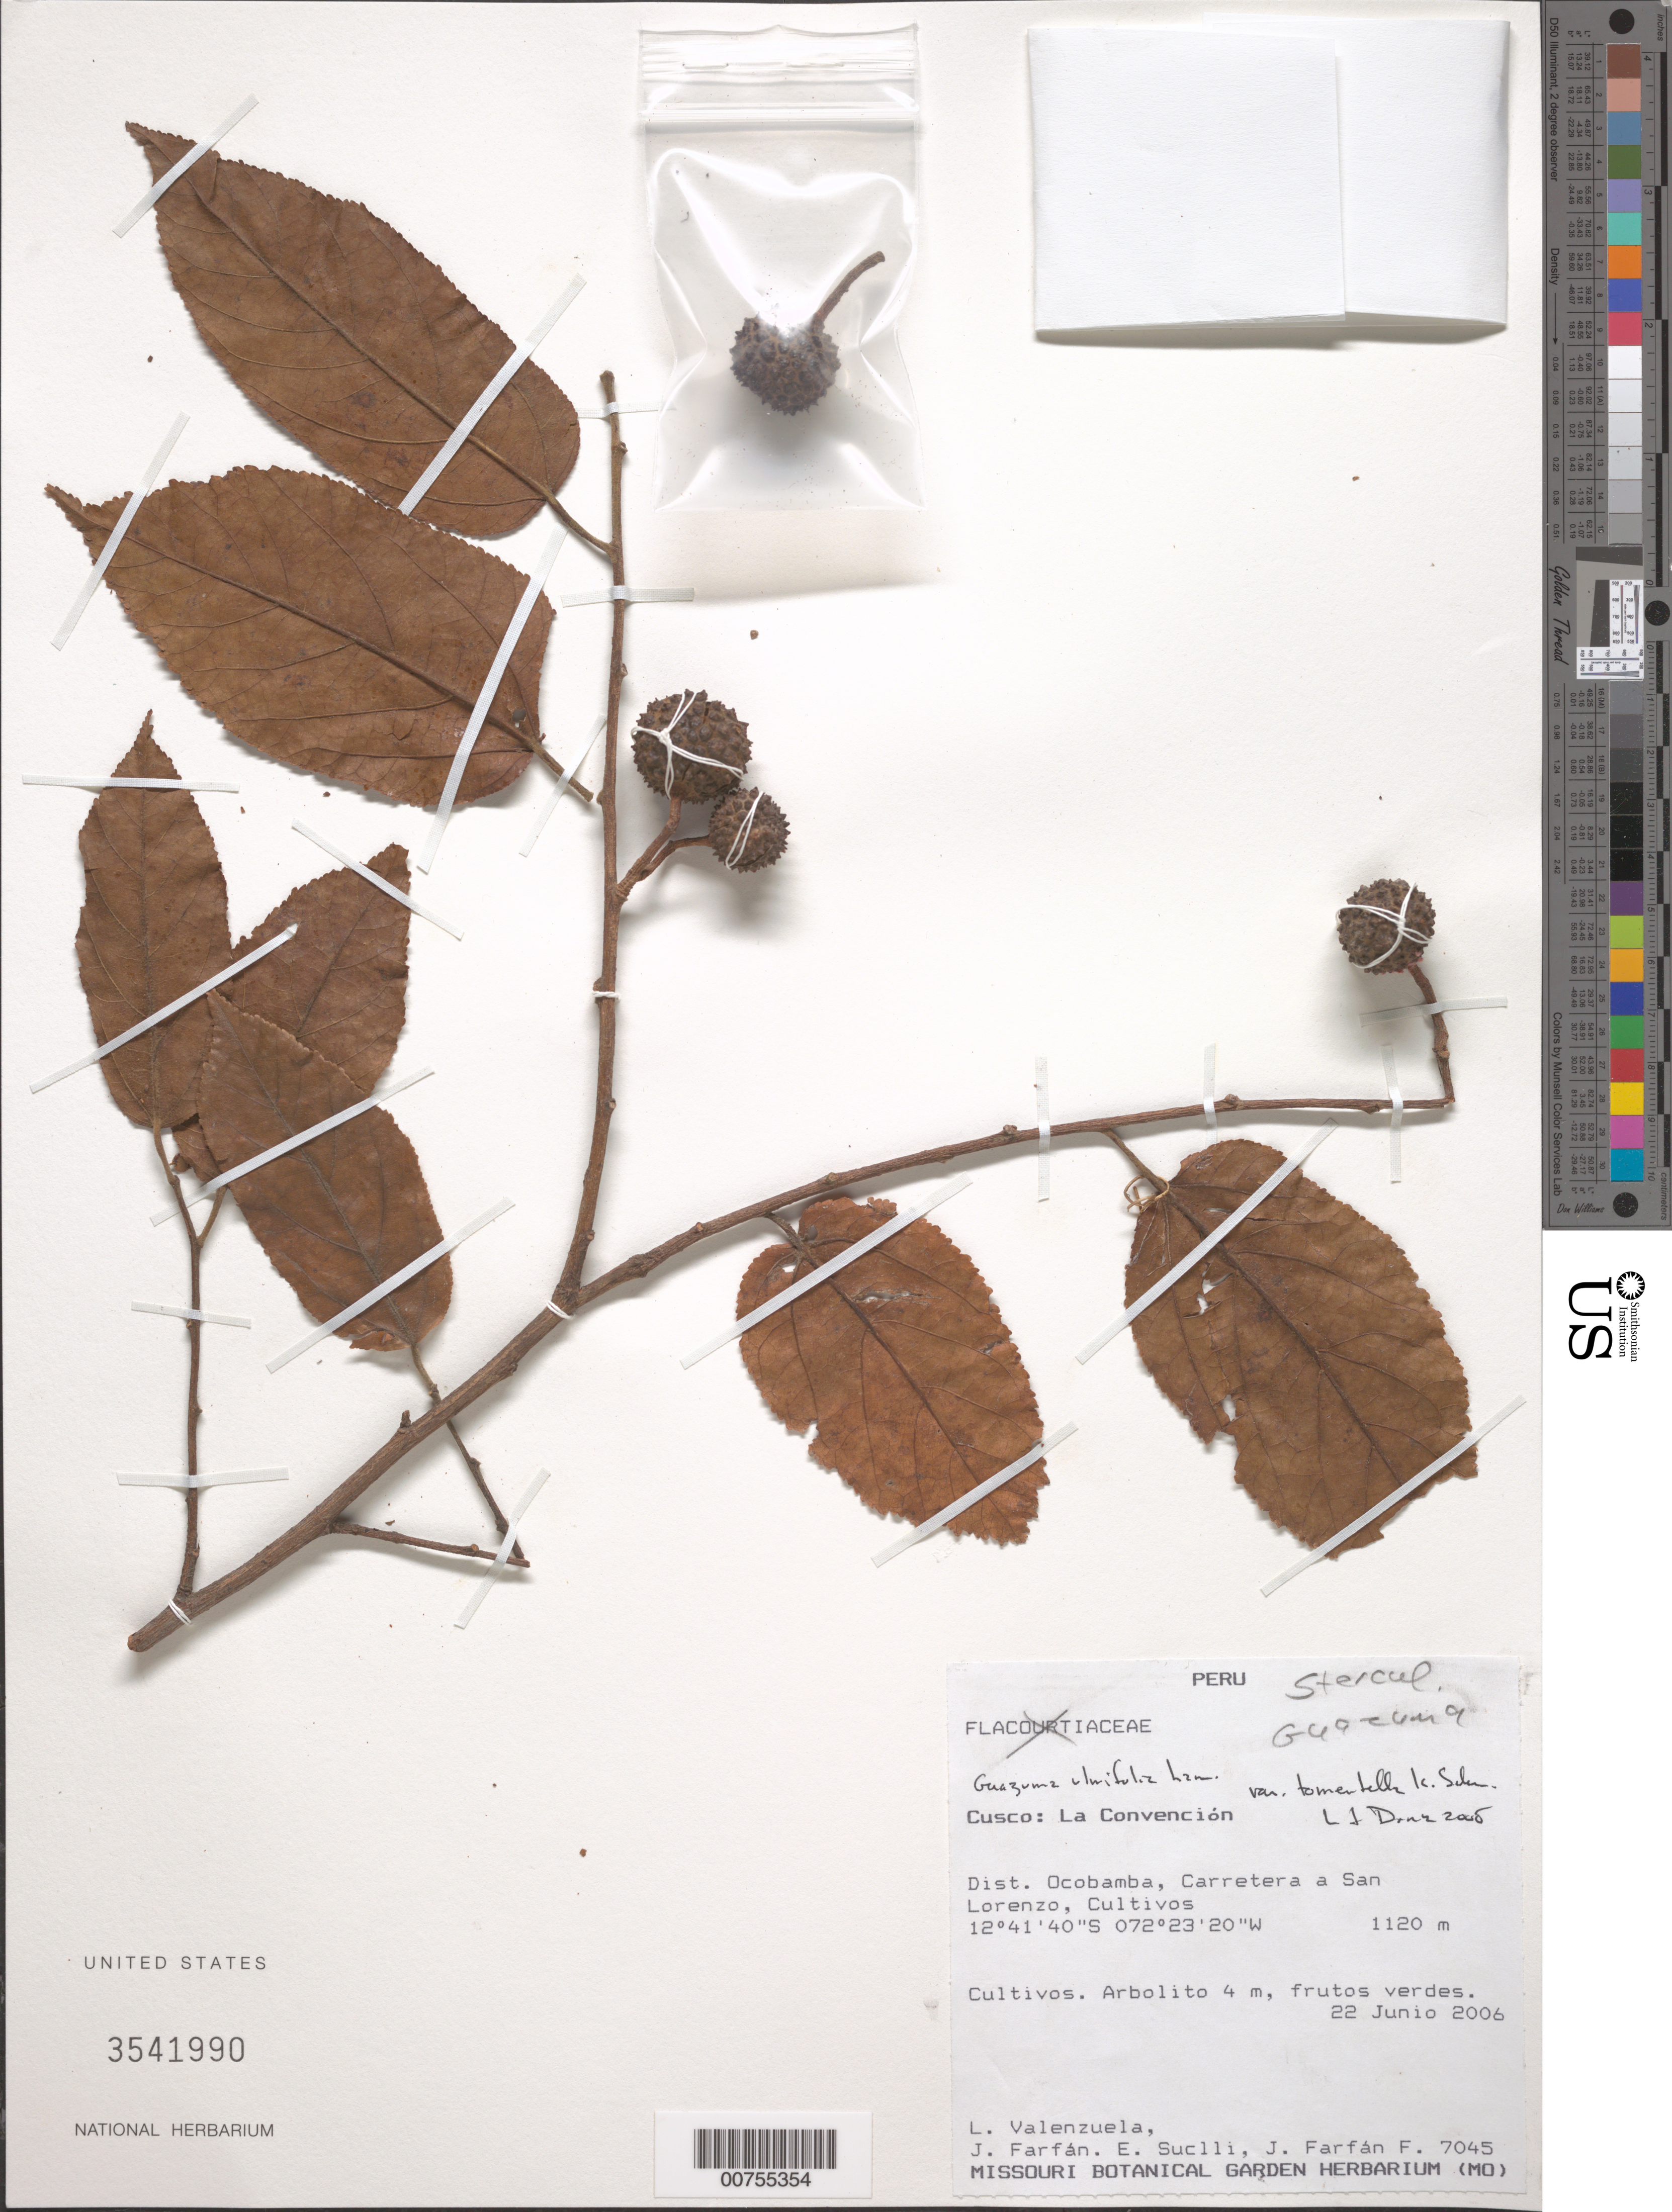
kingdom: Plantae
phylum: Tracheophyta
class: Magnoliopsida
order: Malvales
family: Malvaceae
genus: Guazuma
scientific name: Guazuma ulmifolia var. tomentella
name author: K. Schum.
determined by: Dorr, L. J., (BOT), Smithsonian Institution - National Museum of Natural History (UNITED STATES)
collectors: L. Valenzuela & et al.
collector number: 7045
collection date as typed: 22 Jun 2006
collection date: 2006-06-22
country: Peru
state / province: Cusco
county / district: La Convención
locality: Dist. Ocobamba, Carretera a San Lorenzo.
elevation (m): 1120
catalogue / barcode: US 3541990